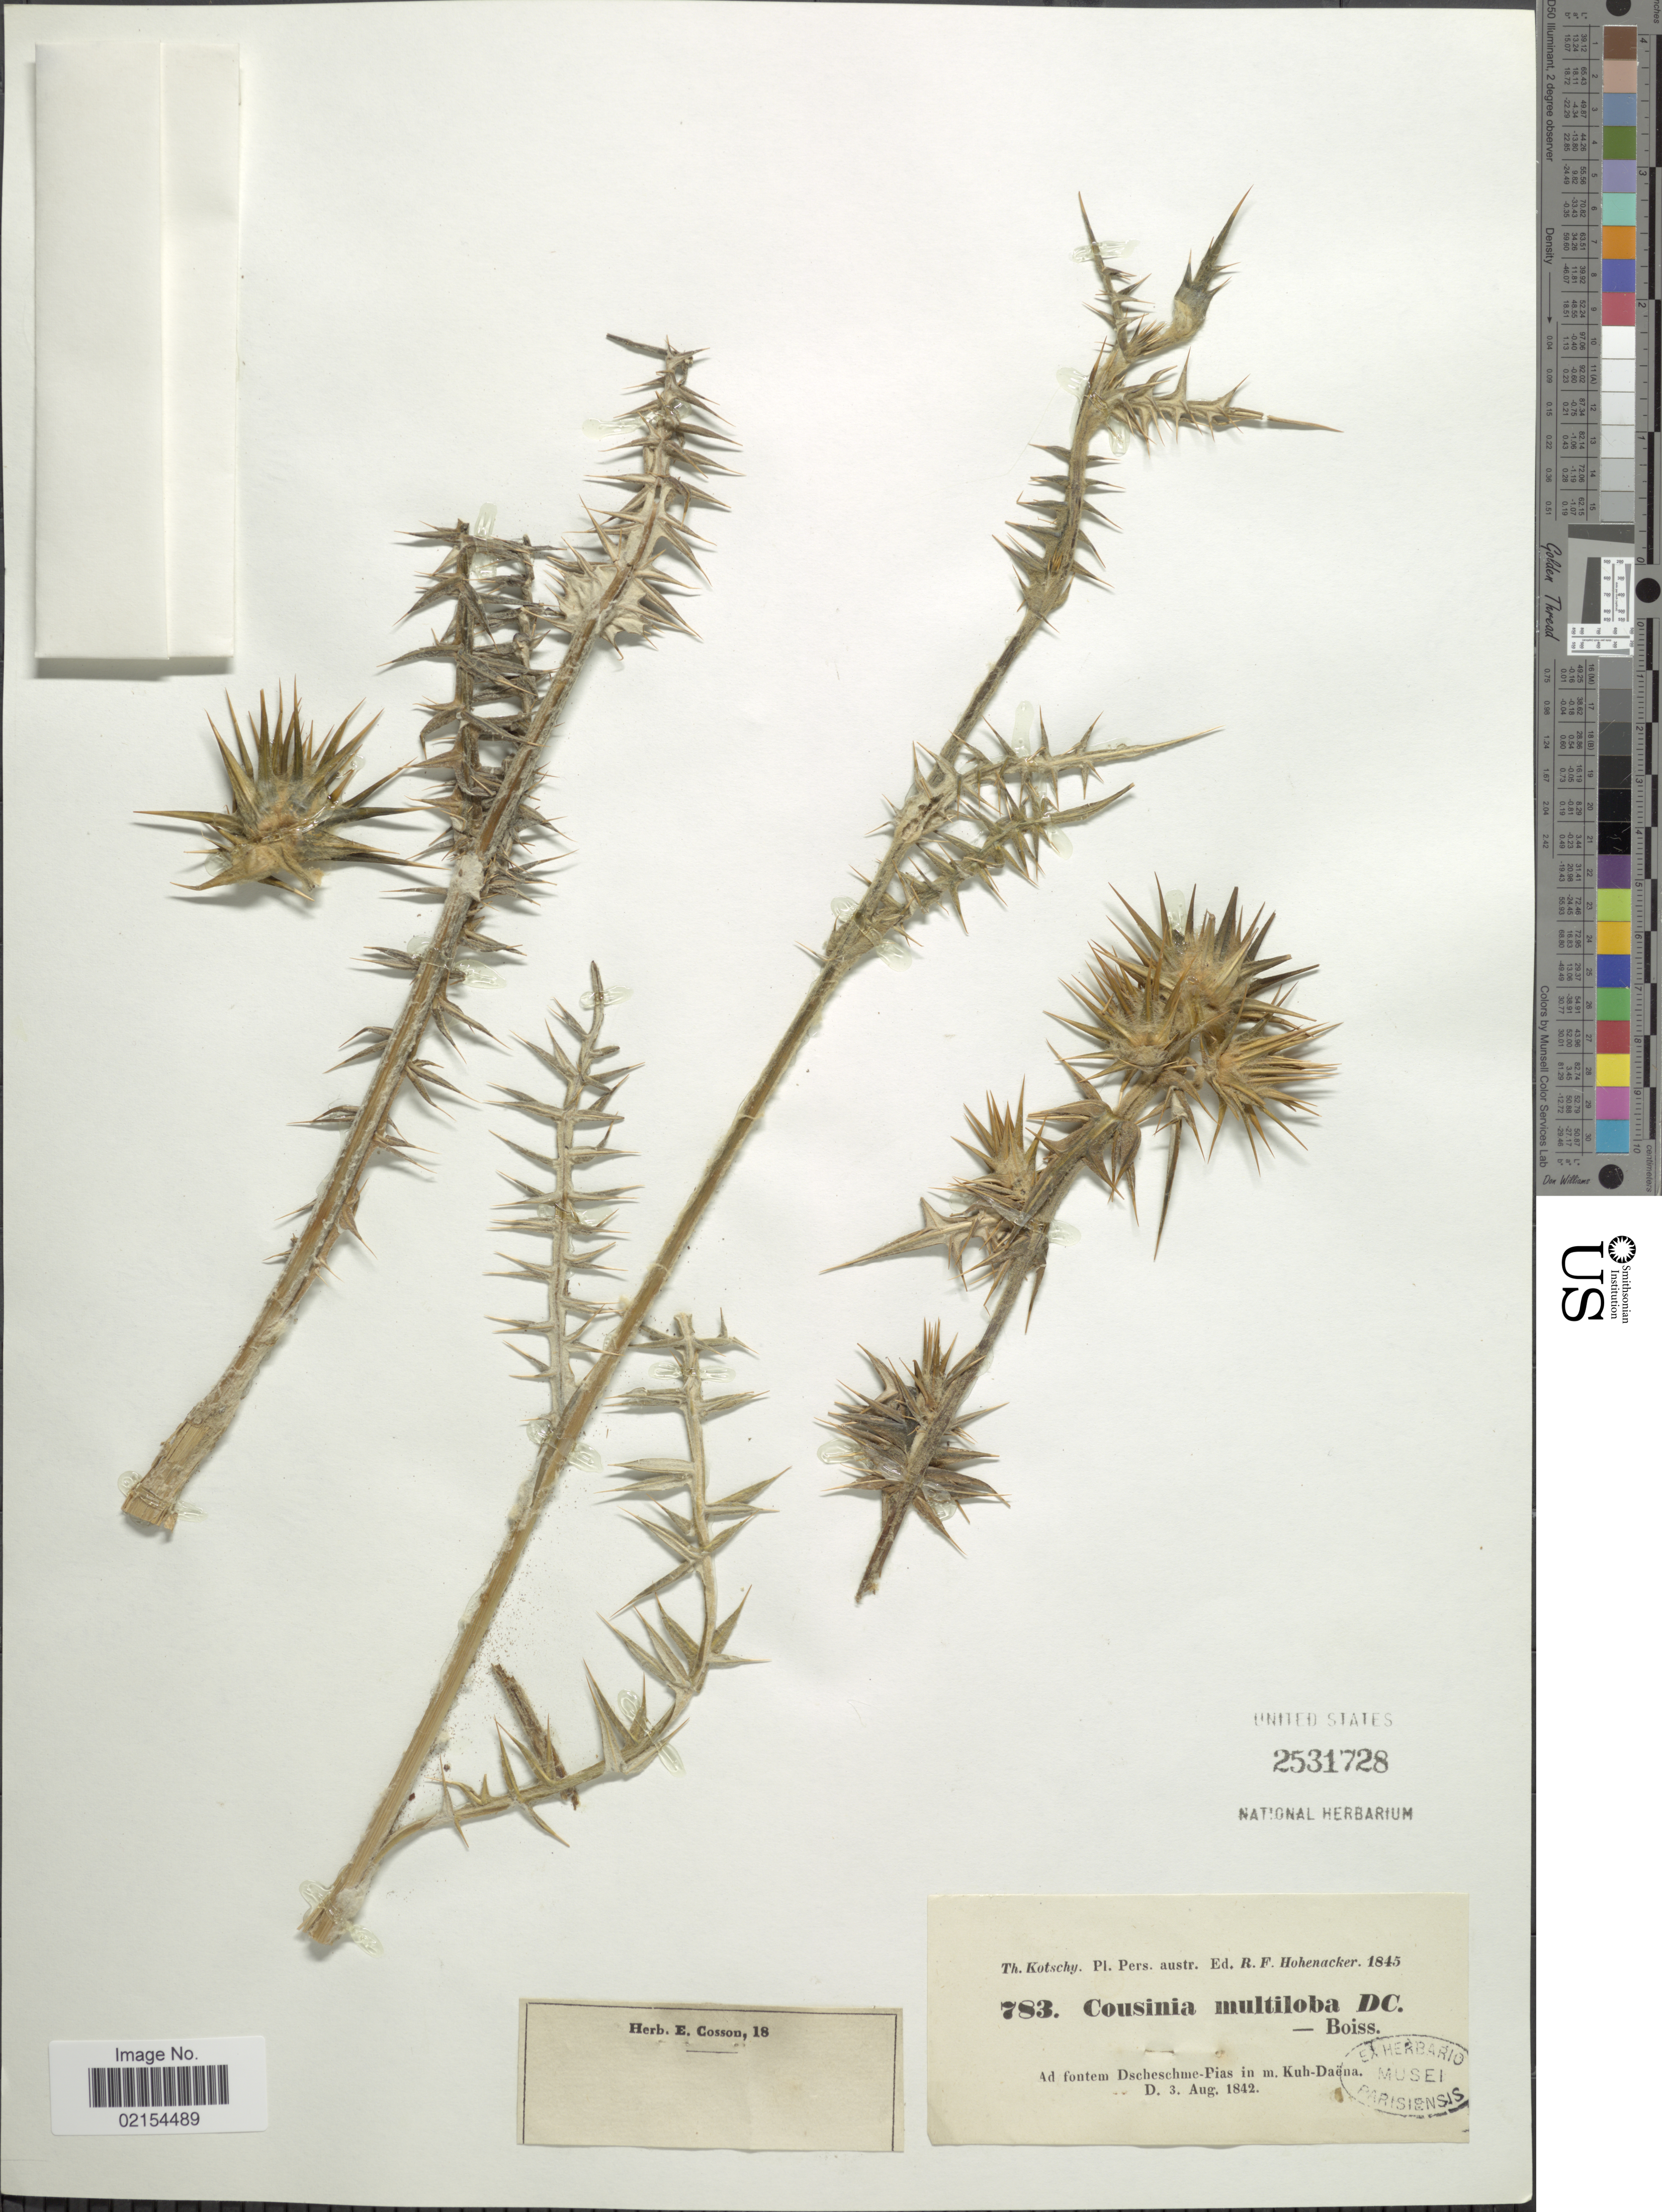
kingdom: Plantae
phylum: Tracheophyta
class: Magnoliopsida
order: Asterales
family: Asteraceae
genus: Cousinia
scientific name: Cousinia multiloba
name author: DC.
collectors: K. G. Kotschy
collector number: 783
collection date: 1842-08-03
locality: Ad fontem Scheschme-Pias in m. Kuh-Daena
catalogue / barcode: US 2531728